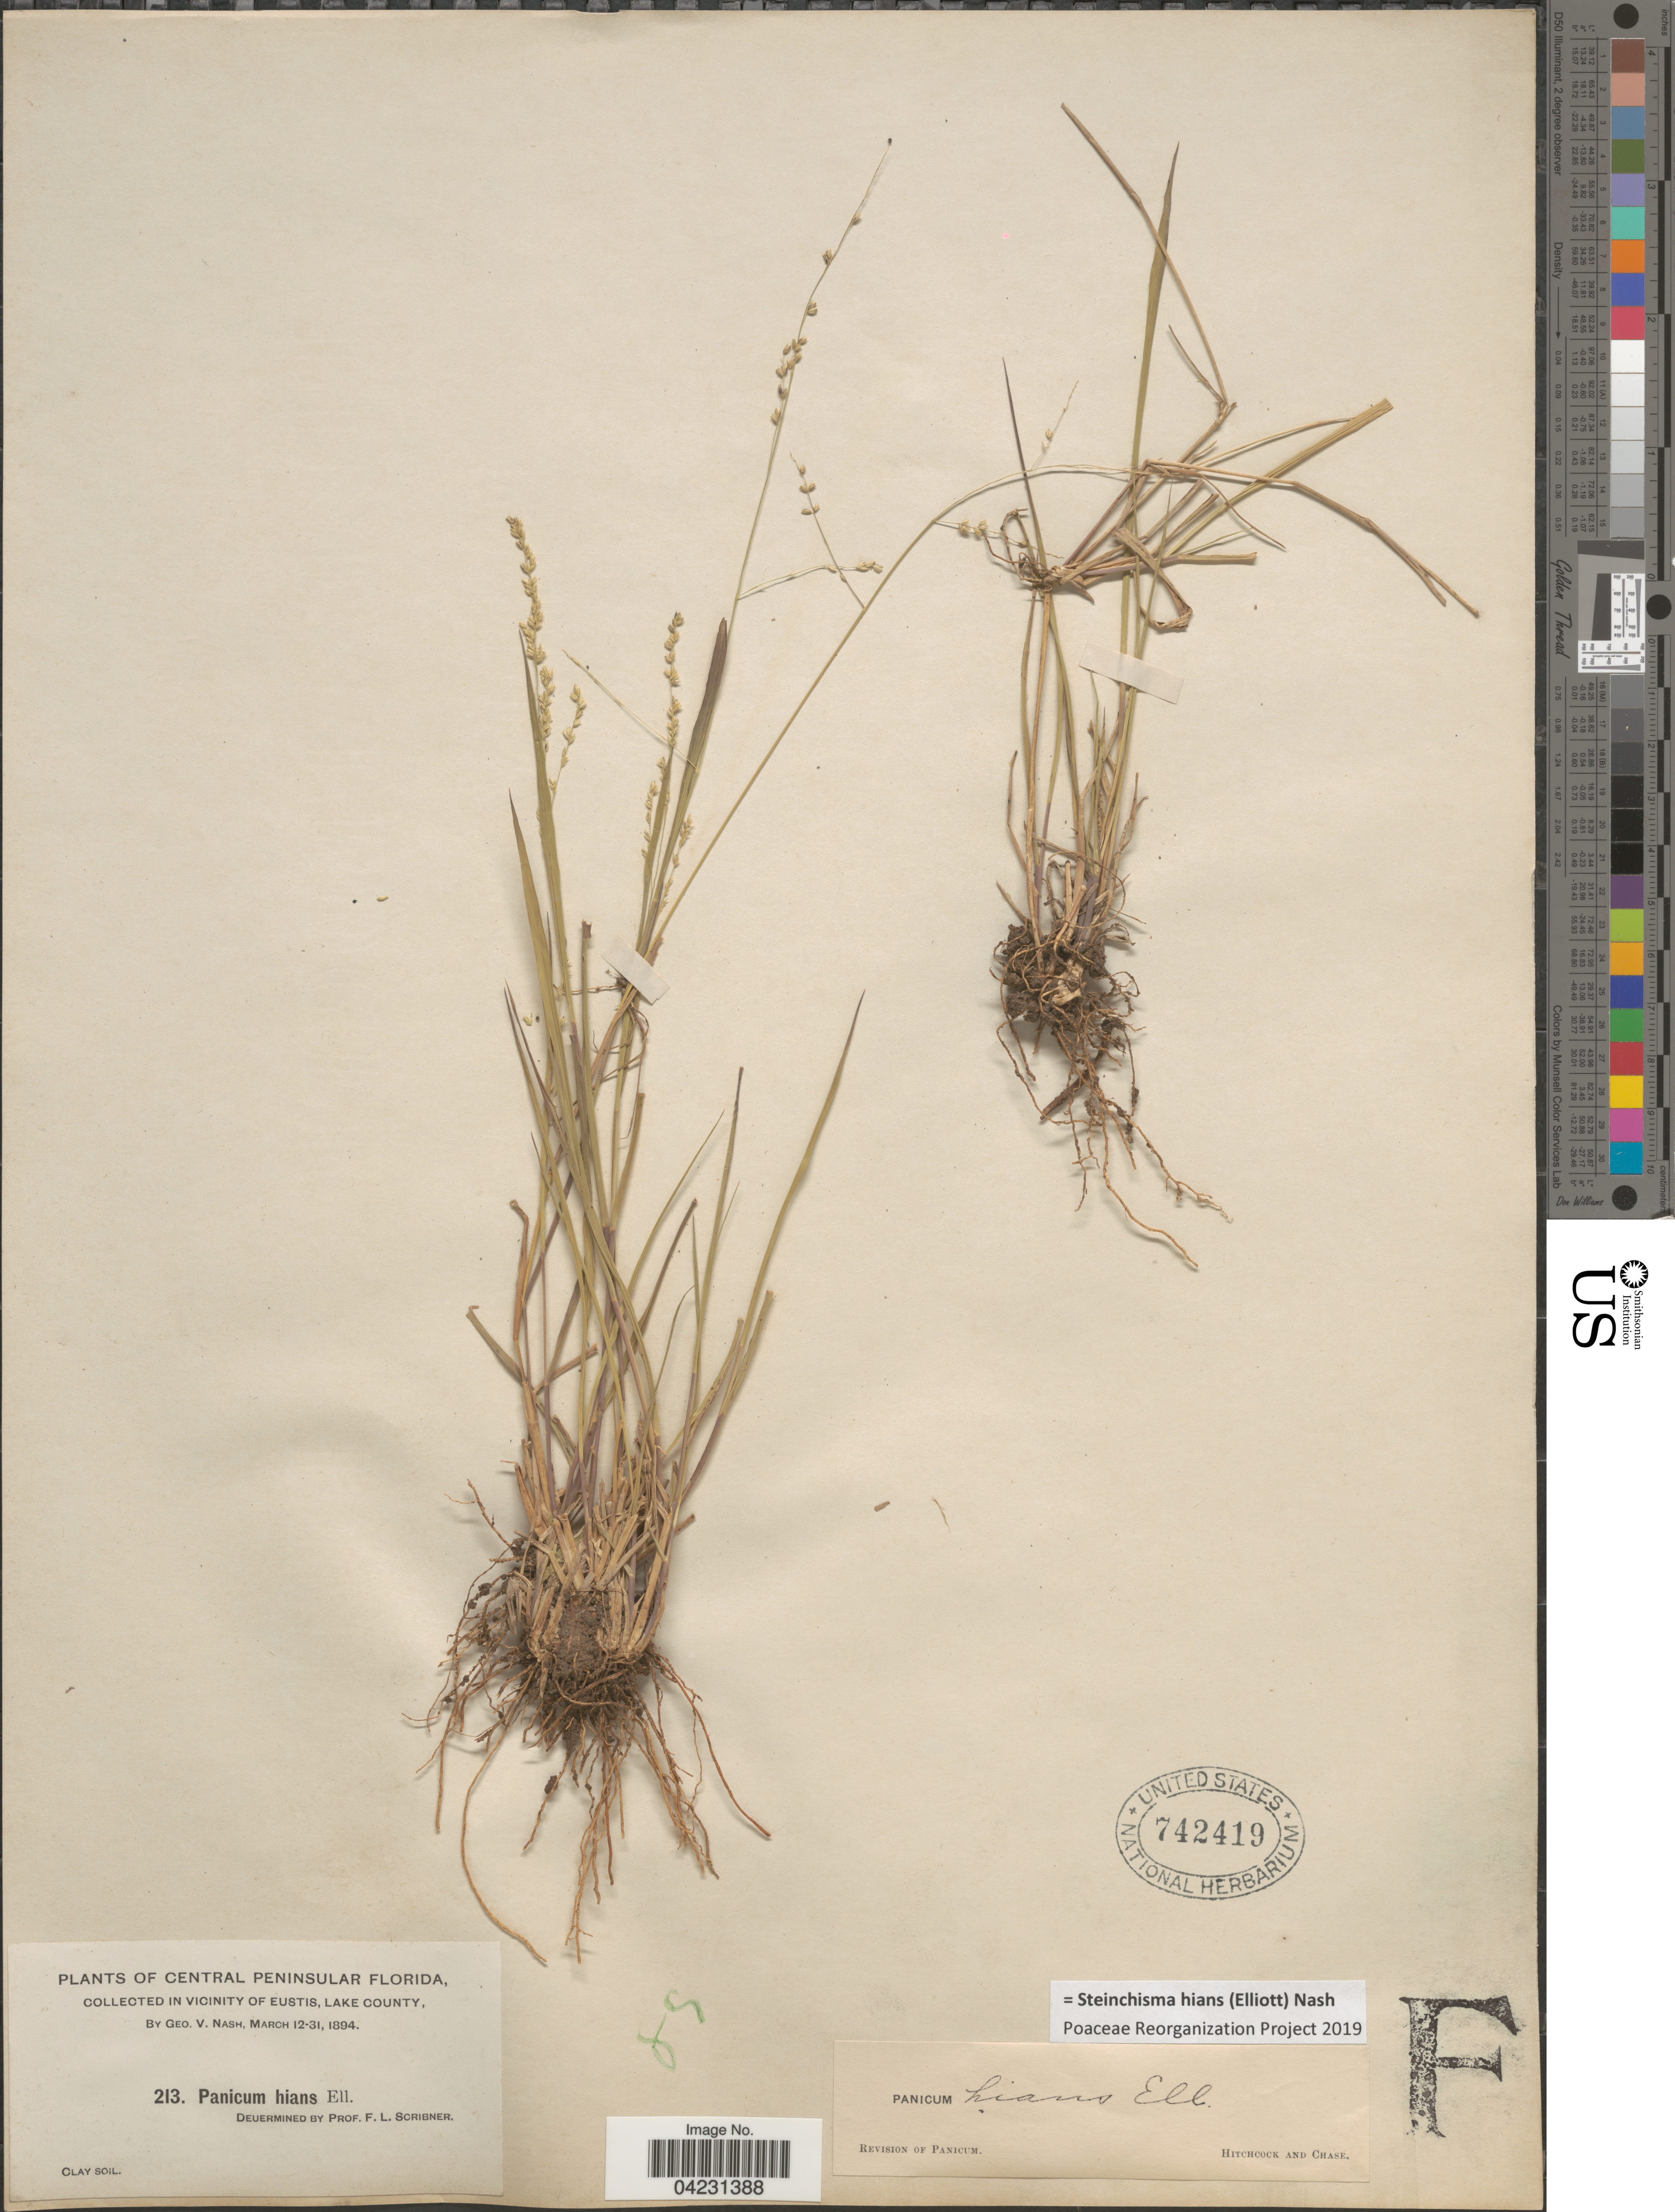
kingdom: Plantae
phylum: Tracheophyta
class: Liliopsida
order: Poales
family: Poaceae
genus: Steinchisma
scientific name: Steinchisma hians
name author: (Elliott) Nash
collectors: G. V. Nash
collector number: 213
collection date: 1894-03-12/1894-03-31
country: United States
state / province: Florida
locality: Central Peninsular Florida. In vicinity of Eustis, Lake County.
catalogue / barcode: US 742419